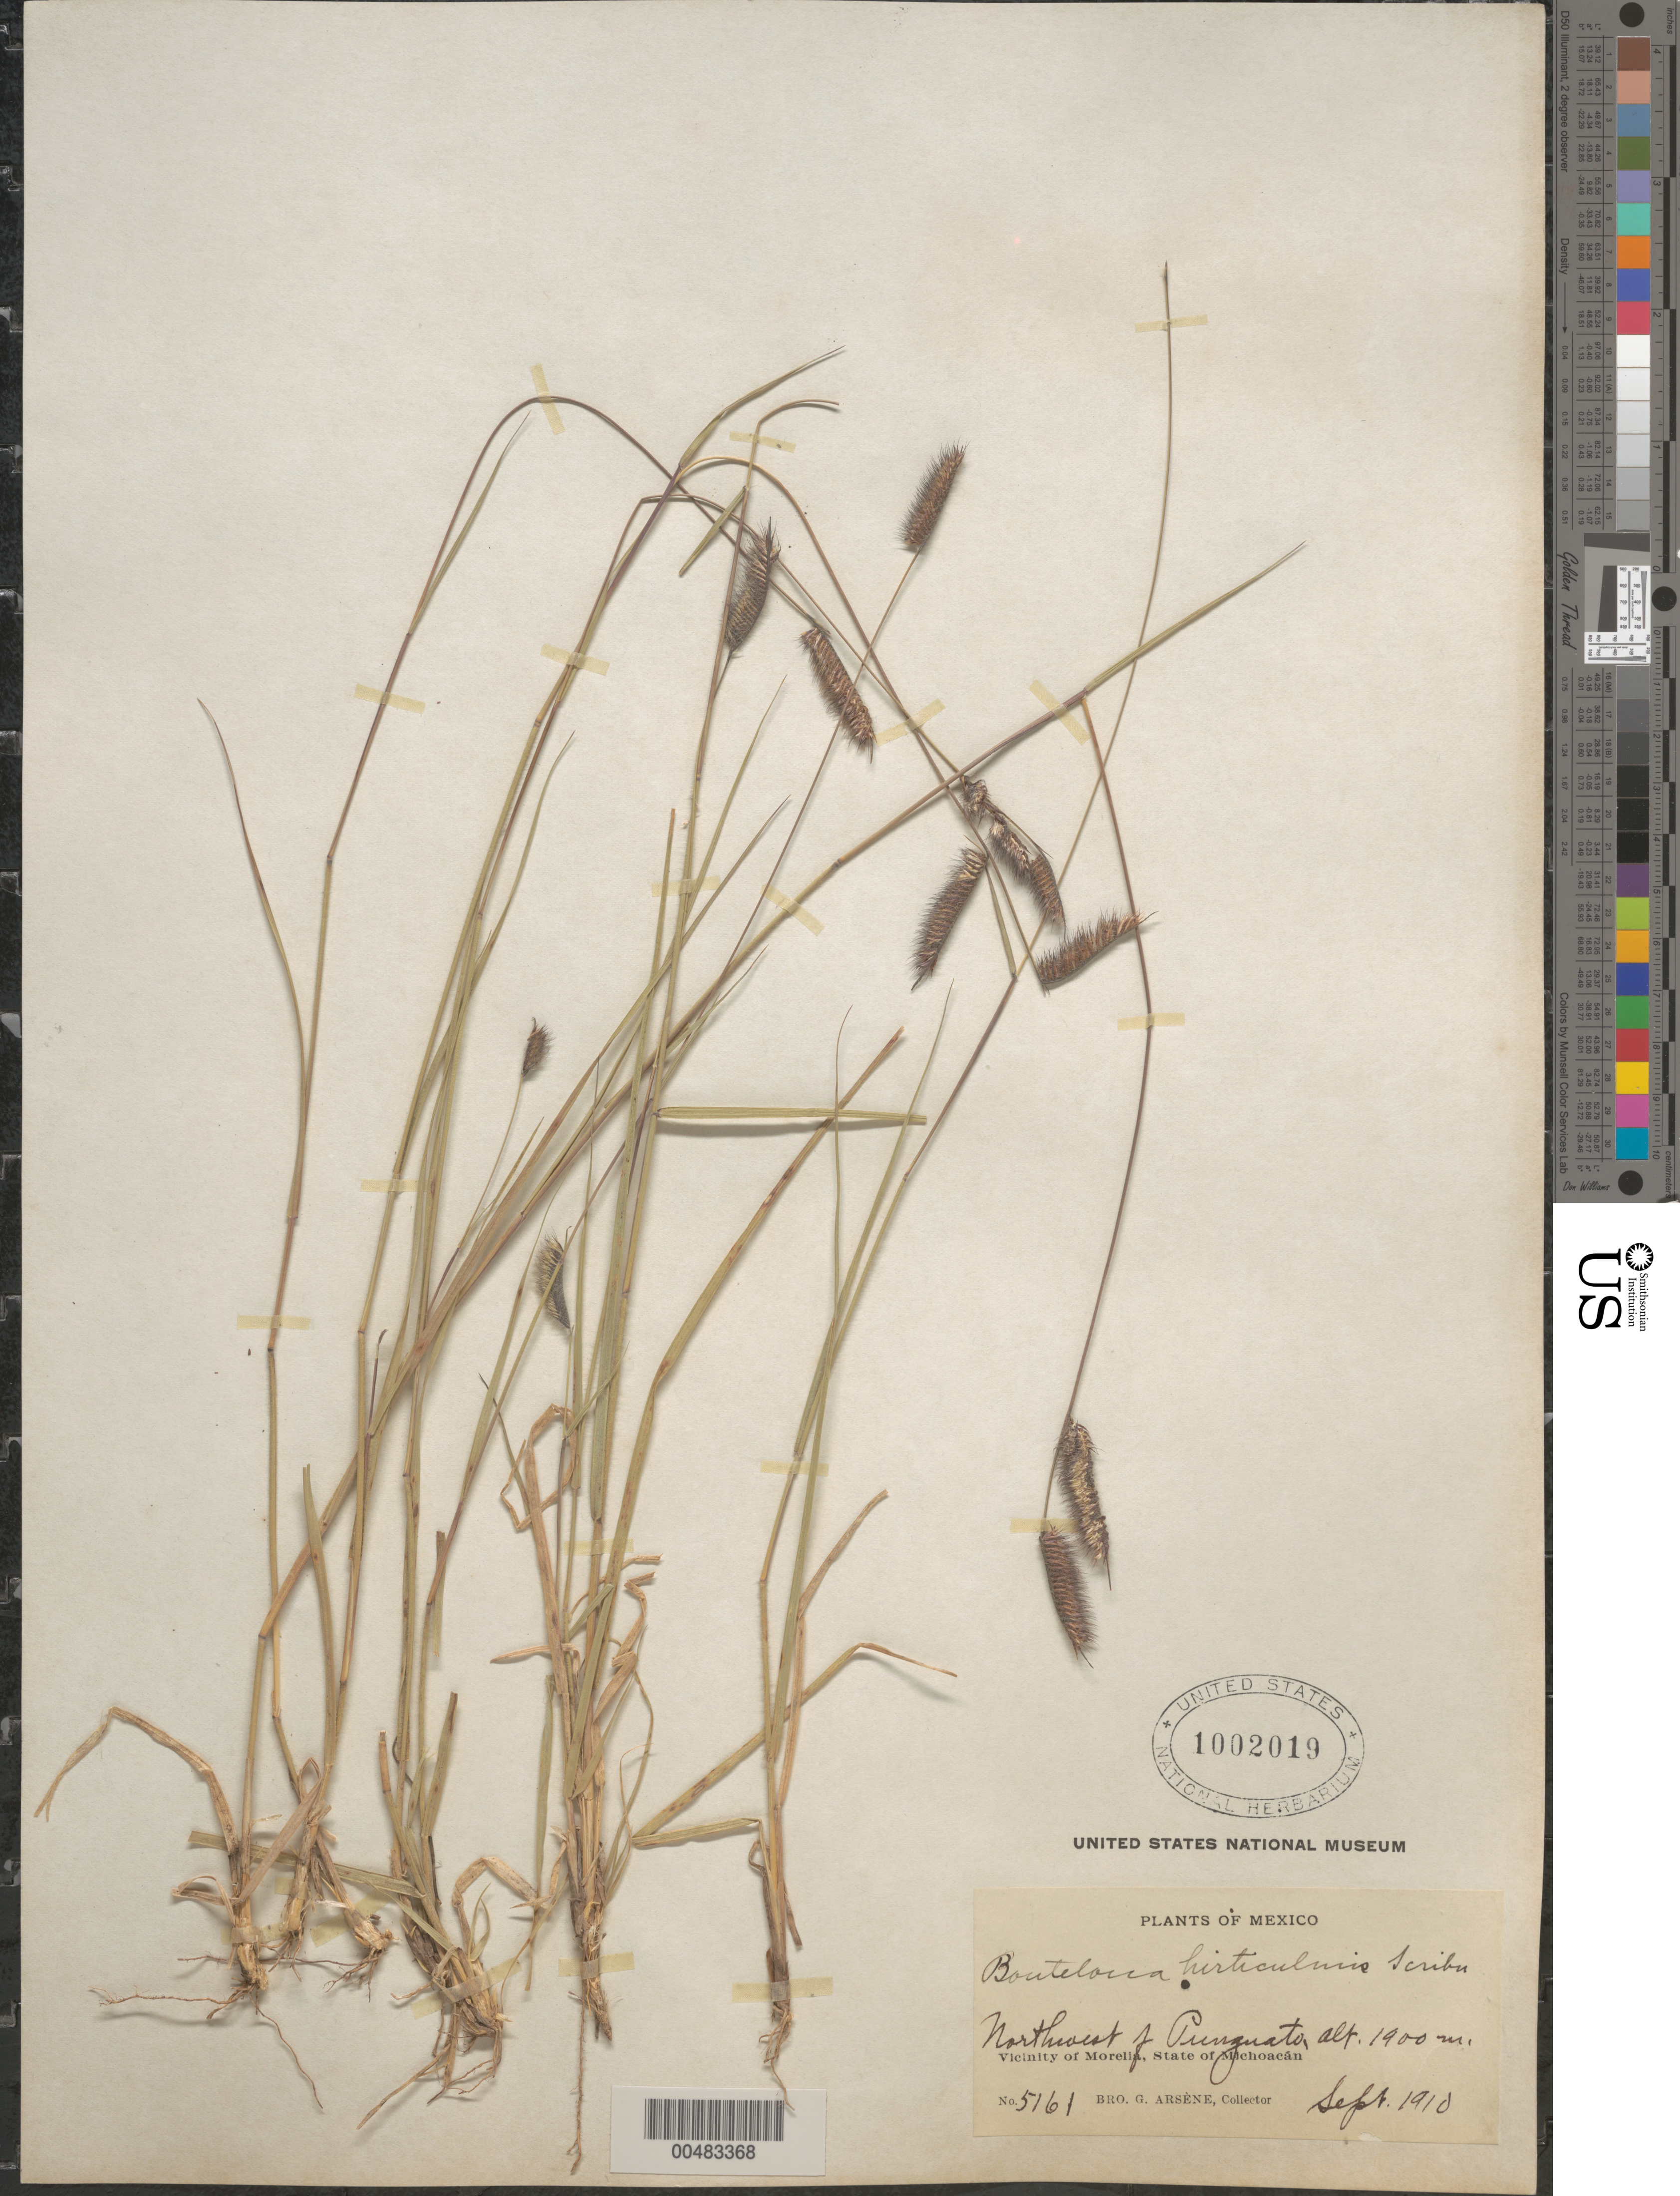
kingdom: Plantae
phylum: Tracheophyta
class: Liliopsida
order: Poales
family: Poaceae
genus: Bouteloua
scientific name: Bouteloua hirsuta var. glandulosa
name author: (Cerv.) Gould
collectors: Bro. G. Arsène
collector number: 5161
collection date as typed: Sep 1910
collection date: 1910-09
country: Mexico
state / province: Michoacán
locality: Vicinity of Morelia, NW of Punguato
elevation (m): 1900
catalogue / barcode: US 1002019